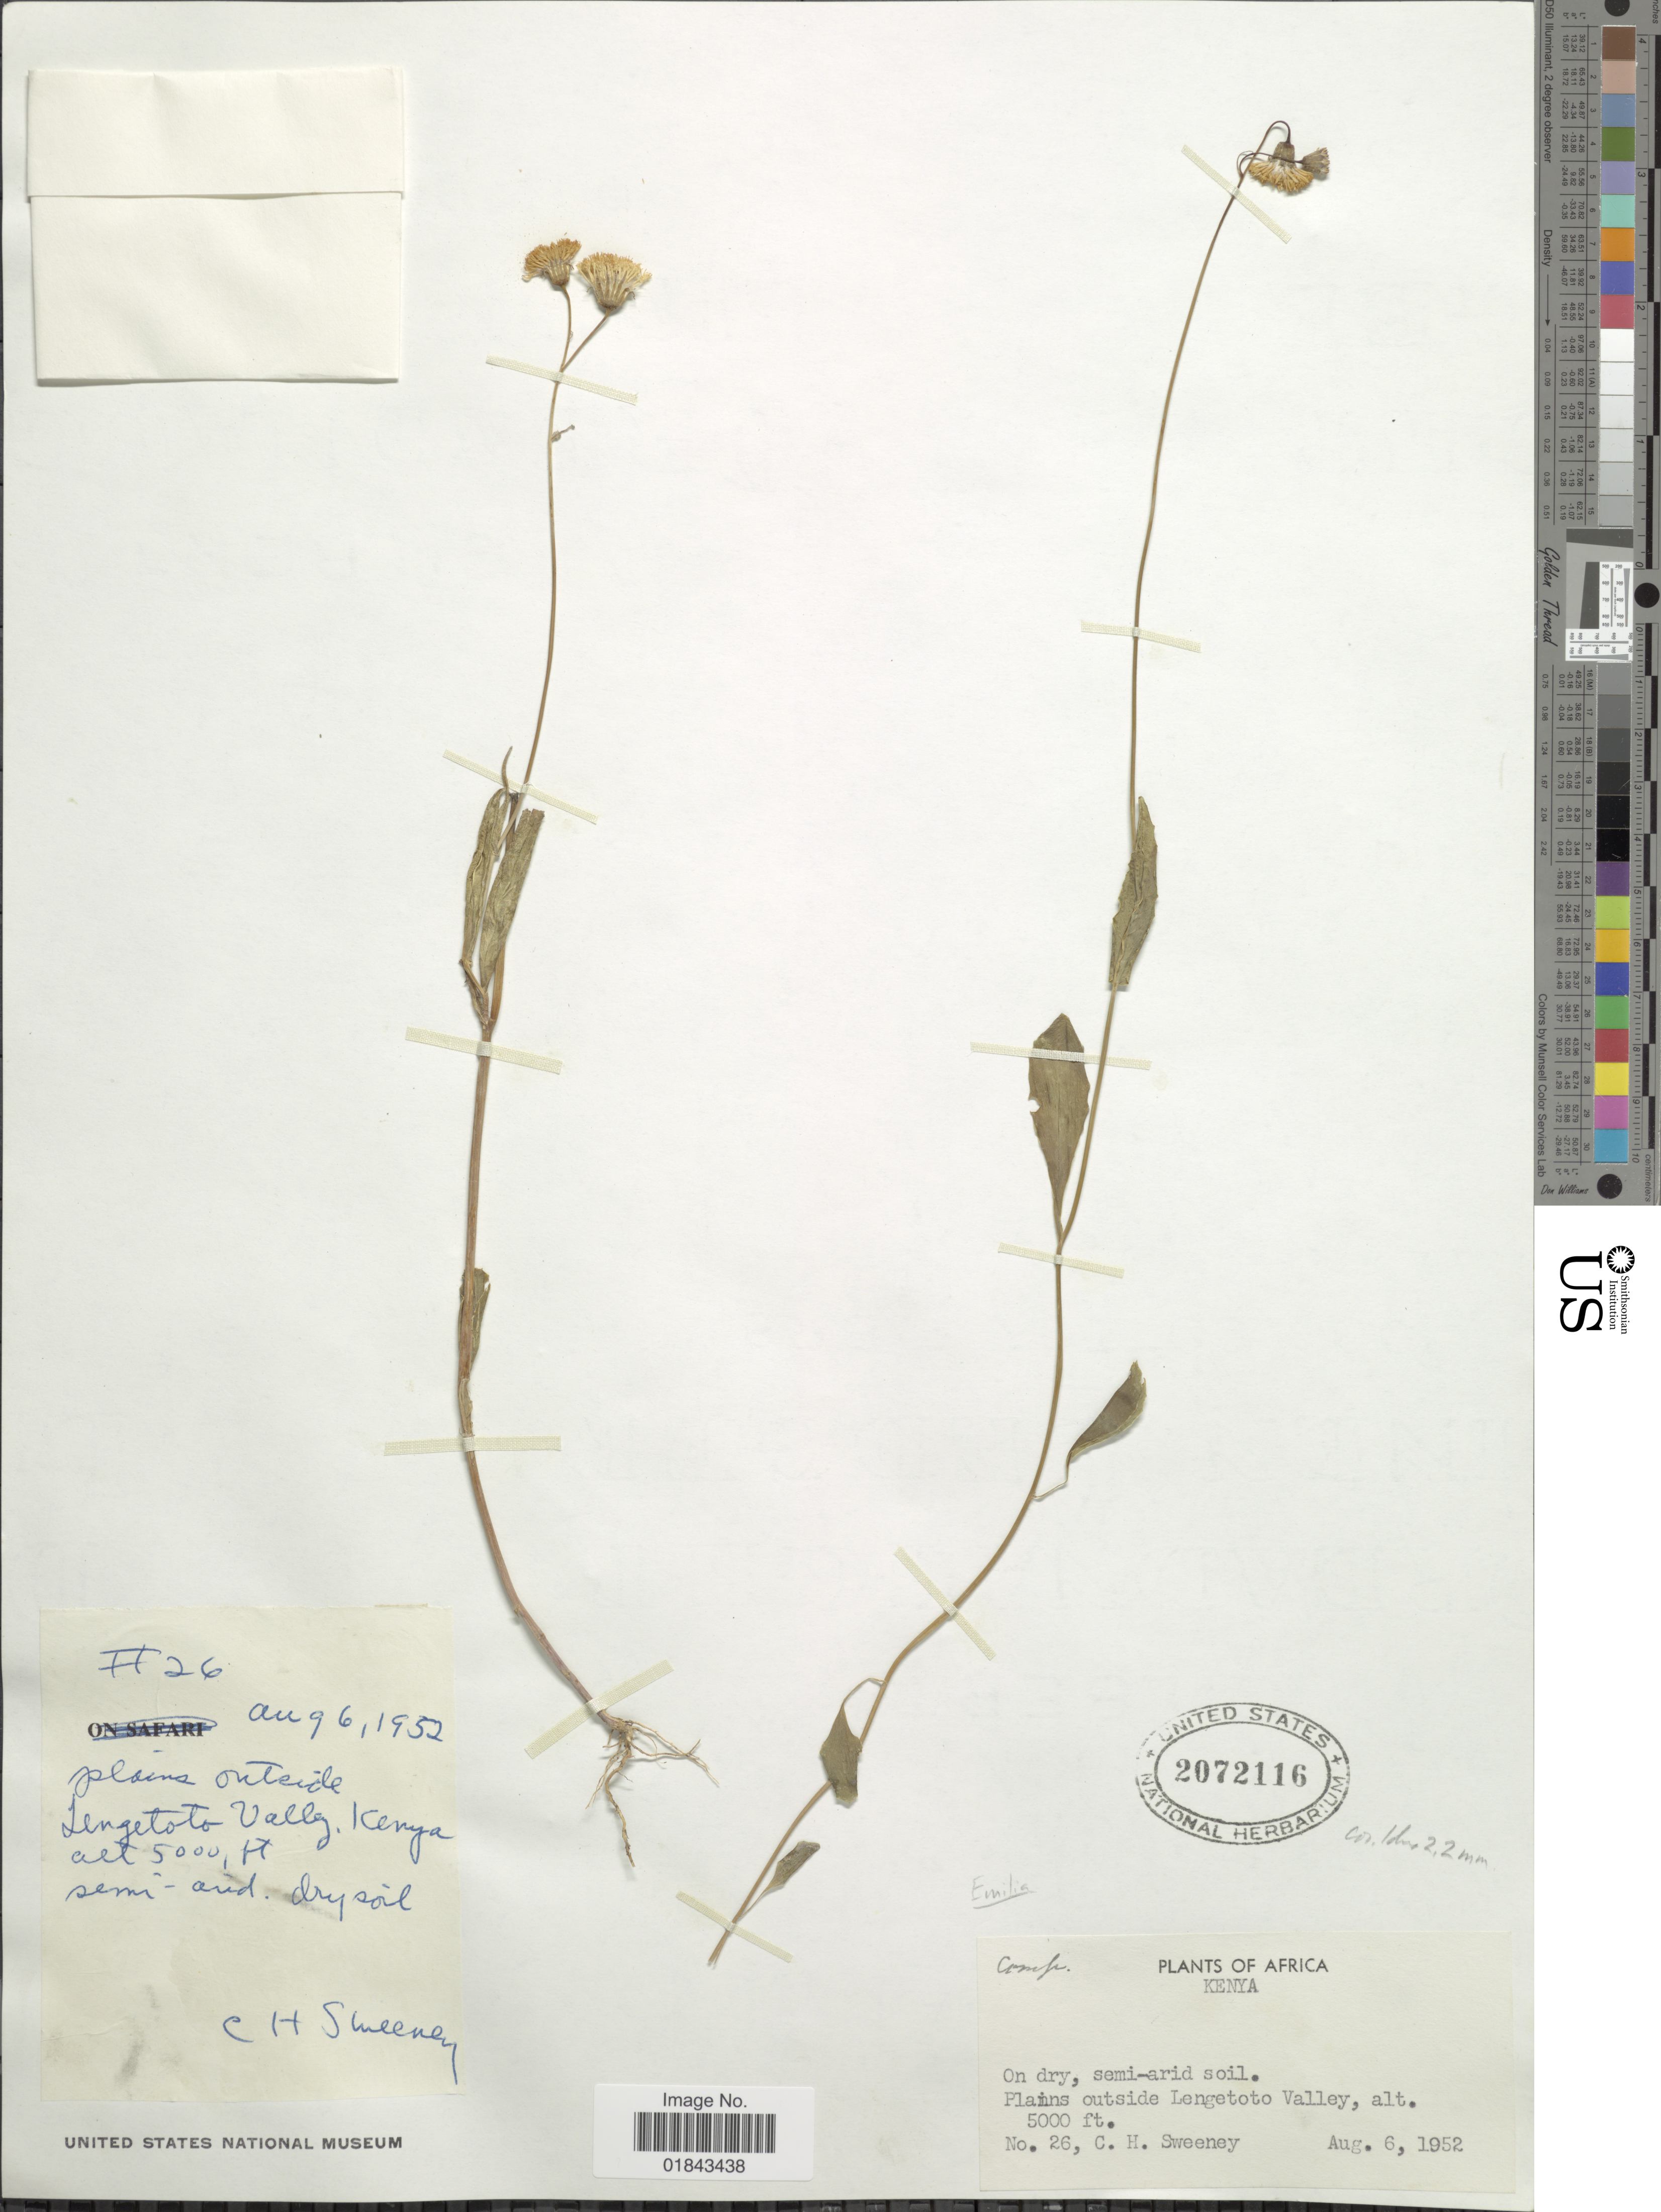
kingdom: Plantae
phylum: Tracheophyta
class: Magnoliopsida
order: Asterales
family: Asteraceae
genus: Emilia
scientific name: Emilia coccinea (Sims) Sweet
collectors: C. Sweeney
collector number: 26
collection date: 1952-08-06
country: Kenya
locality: Plains outside Lengetoto Valley.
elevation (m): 1524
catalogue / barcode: US 2072116